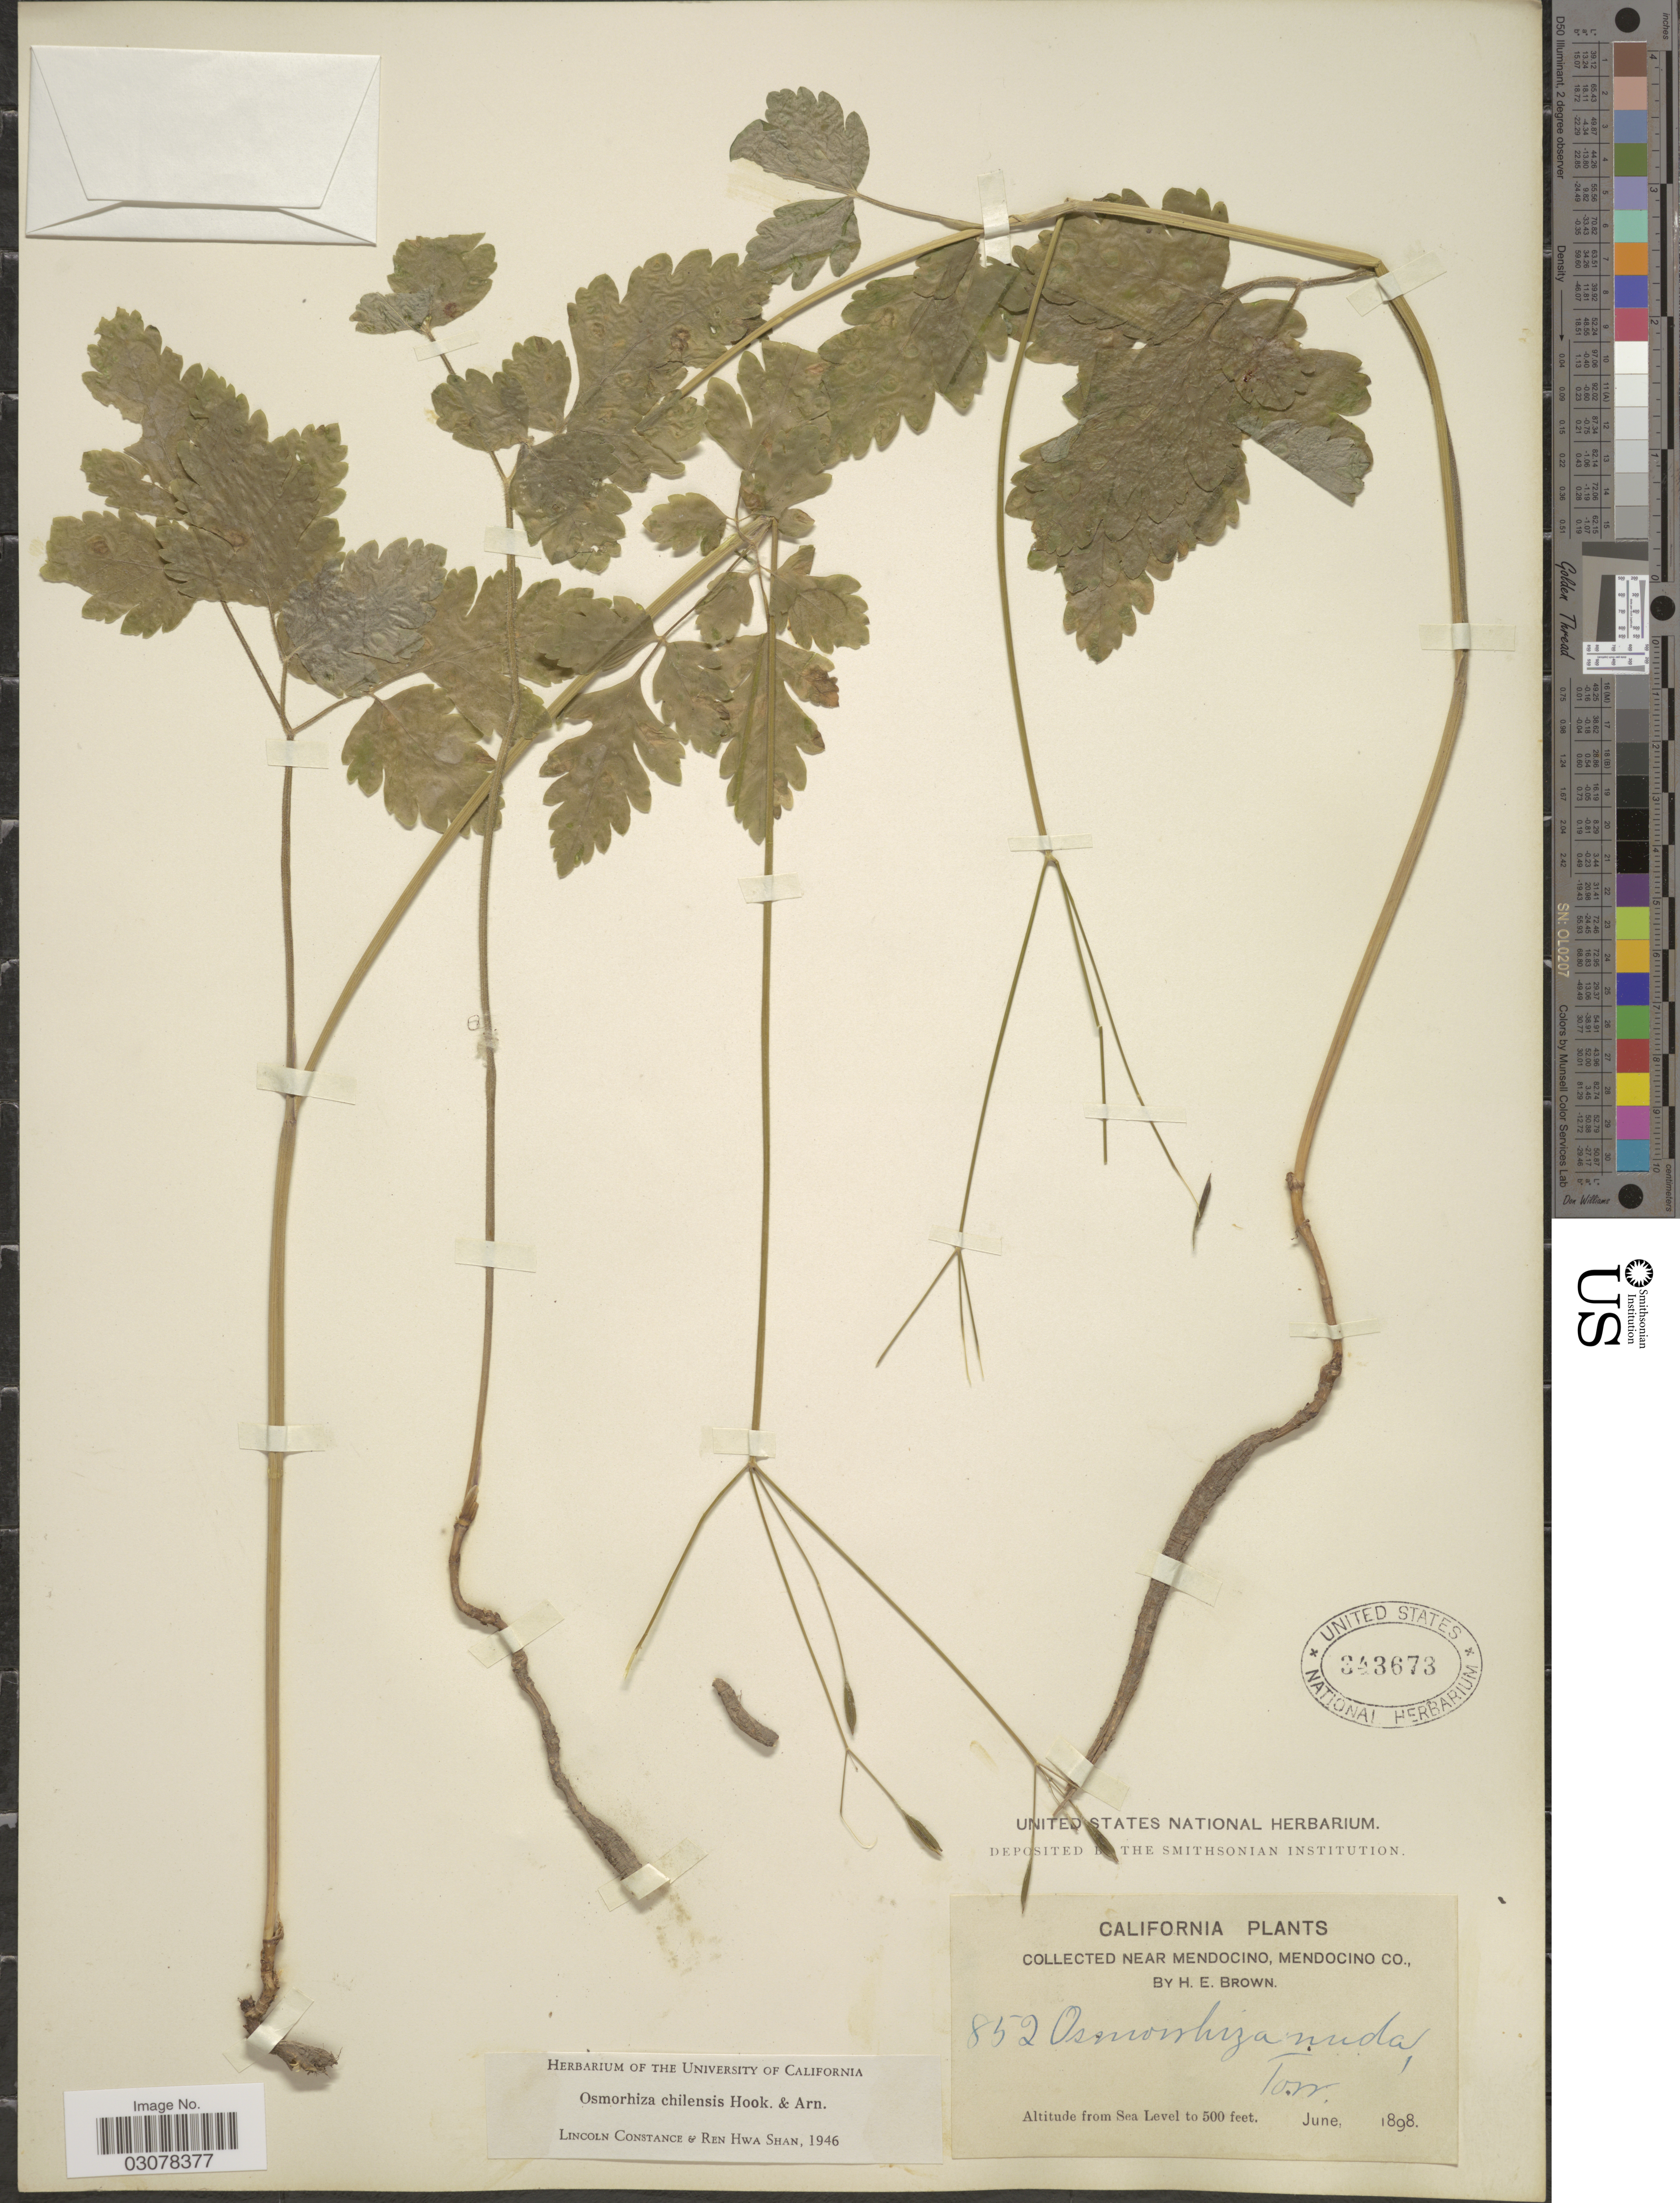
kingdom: Plantae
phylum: Tracheophyta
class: Magnoliopsida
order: Apiales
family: Apiaceae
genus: Osmorhiza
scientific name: Osmorhiza chilensis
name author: Hook. & Arn.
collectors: H. E. Brown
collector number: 852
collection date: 1898-06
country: United States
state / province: California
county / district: Mendocino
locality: Near Mendocino, Mendocino Co.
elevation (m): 0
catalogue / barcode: US 343673